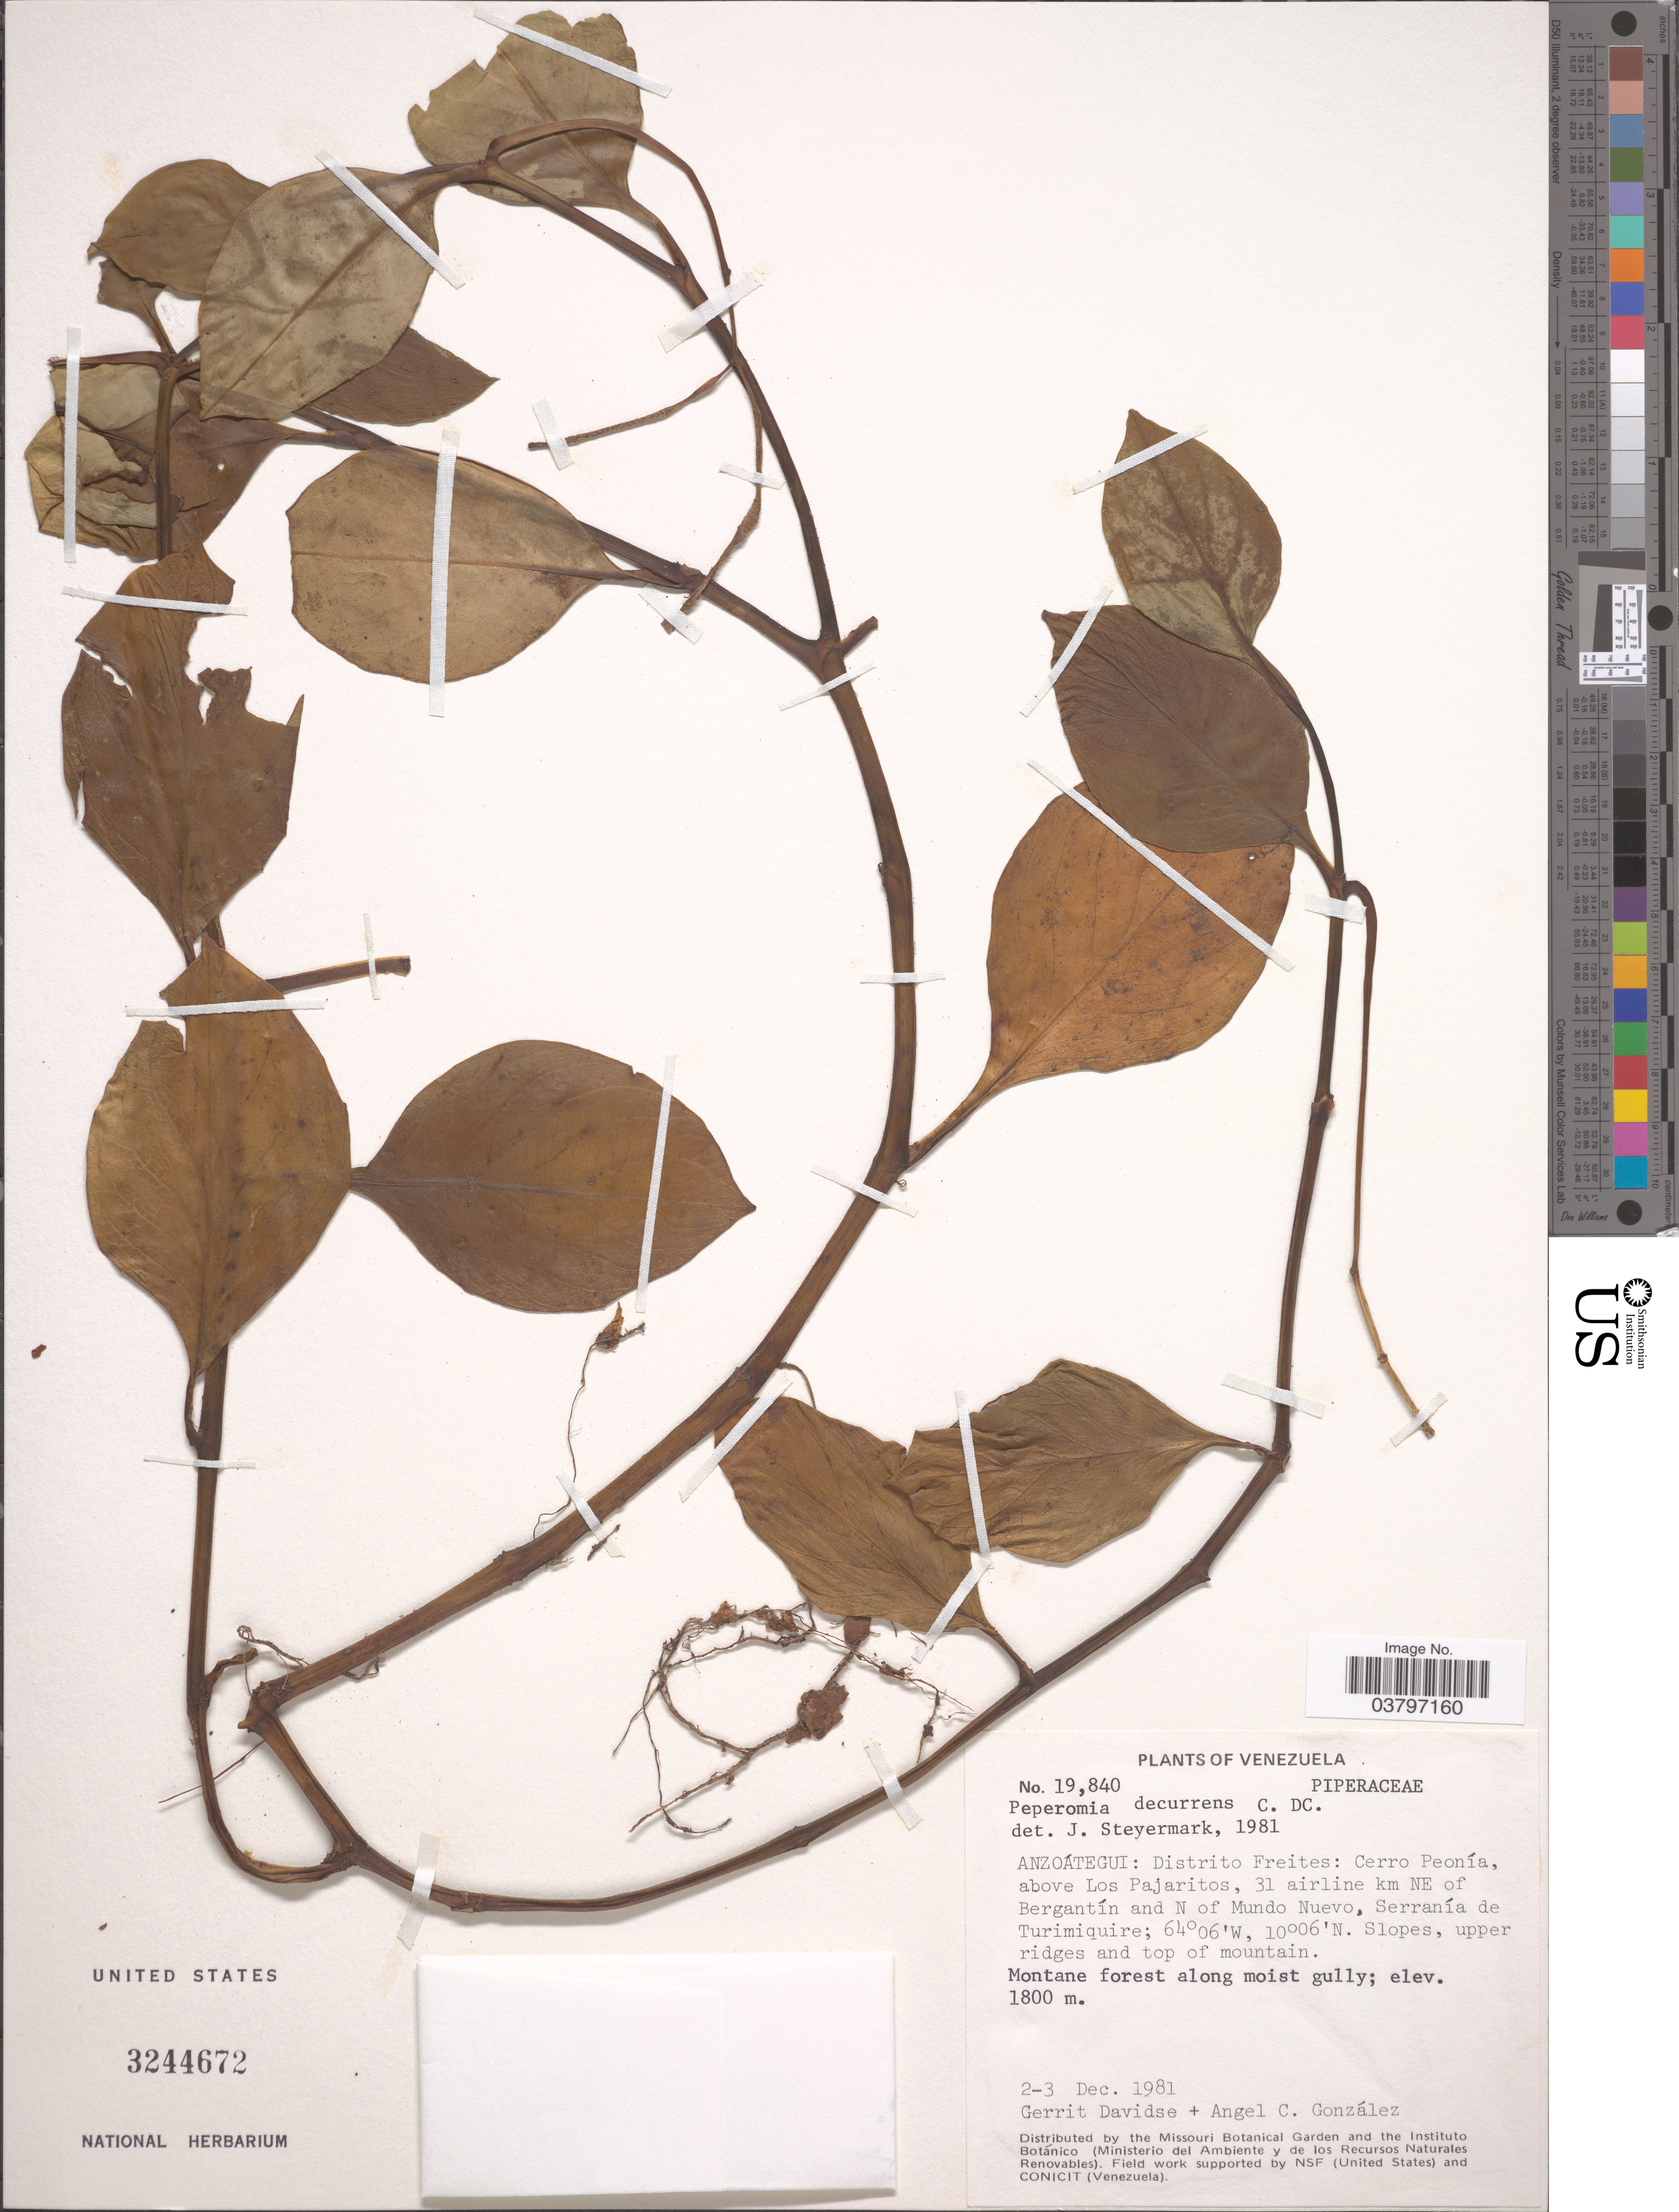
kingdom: Plantae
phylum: Tracheophyta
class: Magnoliopsida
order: Piperales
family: Piperaceae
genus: Peperomia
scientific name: Peperomia decurrens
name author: C. DC.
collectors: G. Davidse & A. C. González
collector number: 19840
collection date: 1981-12-02/1981-12-03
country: Venezuela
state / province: Anzoategui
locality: Distrito Freitas: Cerro Peonía, above Los Pajaritos, 31 airline km NE of Bergantín and N of Mundo Nuevo, Serranía de Turimiquire, upper ridges and top of mountain.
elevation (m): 1800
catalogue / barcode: US 3244672